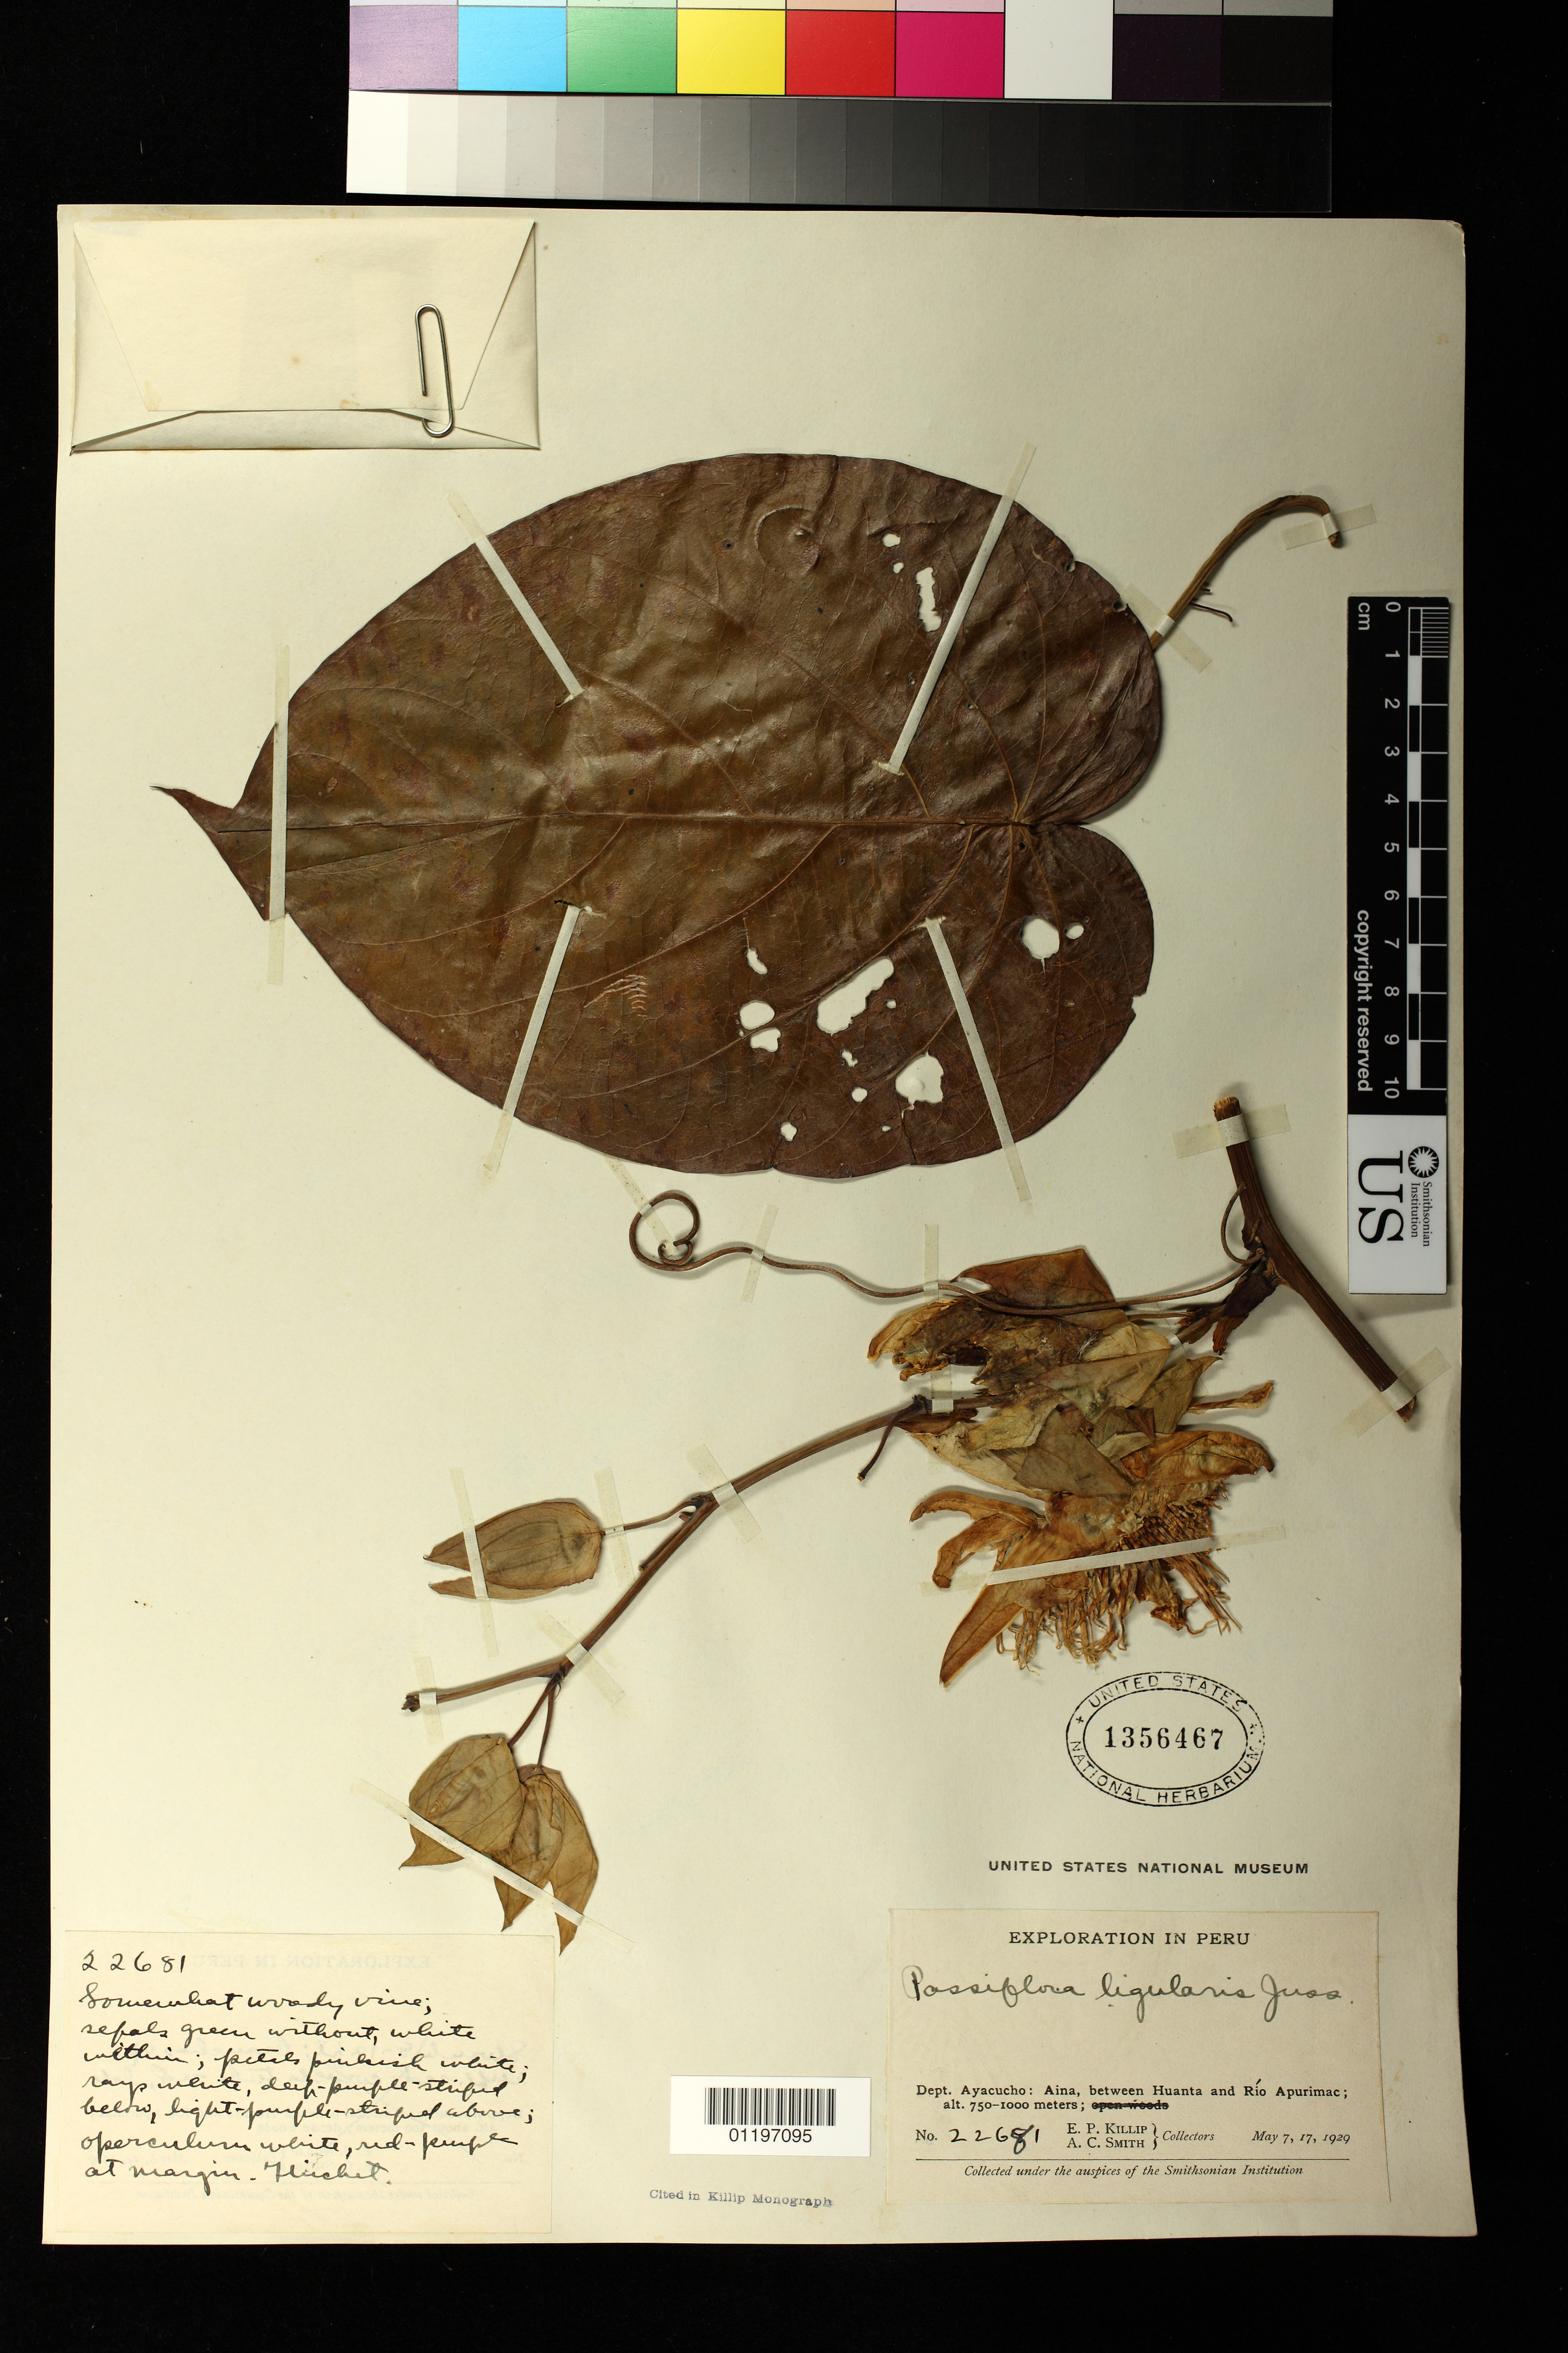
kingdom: Plantae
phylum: Tracheophyta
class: Magnoliopsida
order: Malpighiales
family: Passifloraceae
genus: Passiflora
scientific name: Passiflora ligularis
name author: Juss.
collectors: E. P. Killip & A. C. Smith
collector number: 22861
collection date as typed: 07 May 1929 to 17 May 1929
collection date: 1929-05-07/1929-05-17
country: Peru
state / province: Ayacucho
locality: Aina, between Huanta and Río Apurímac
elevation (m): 750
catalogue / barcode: US 1356467